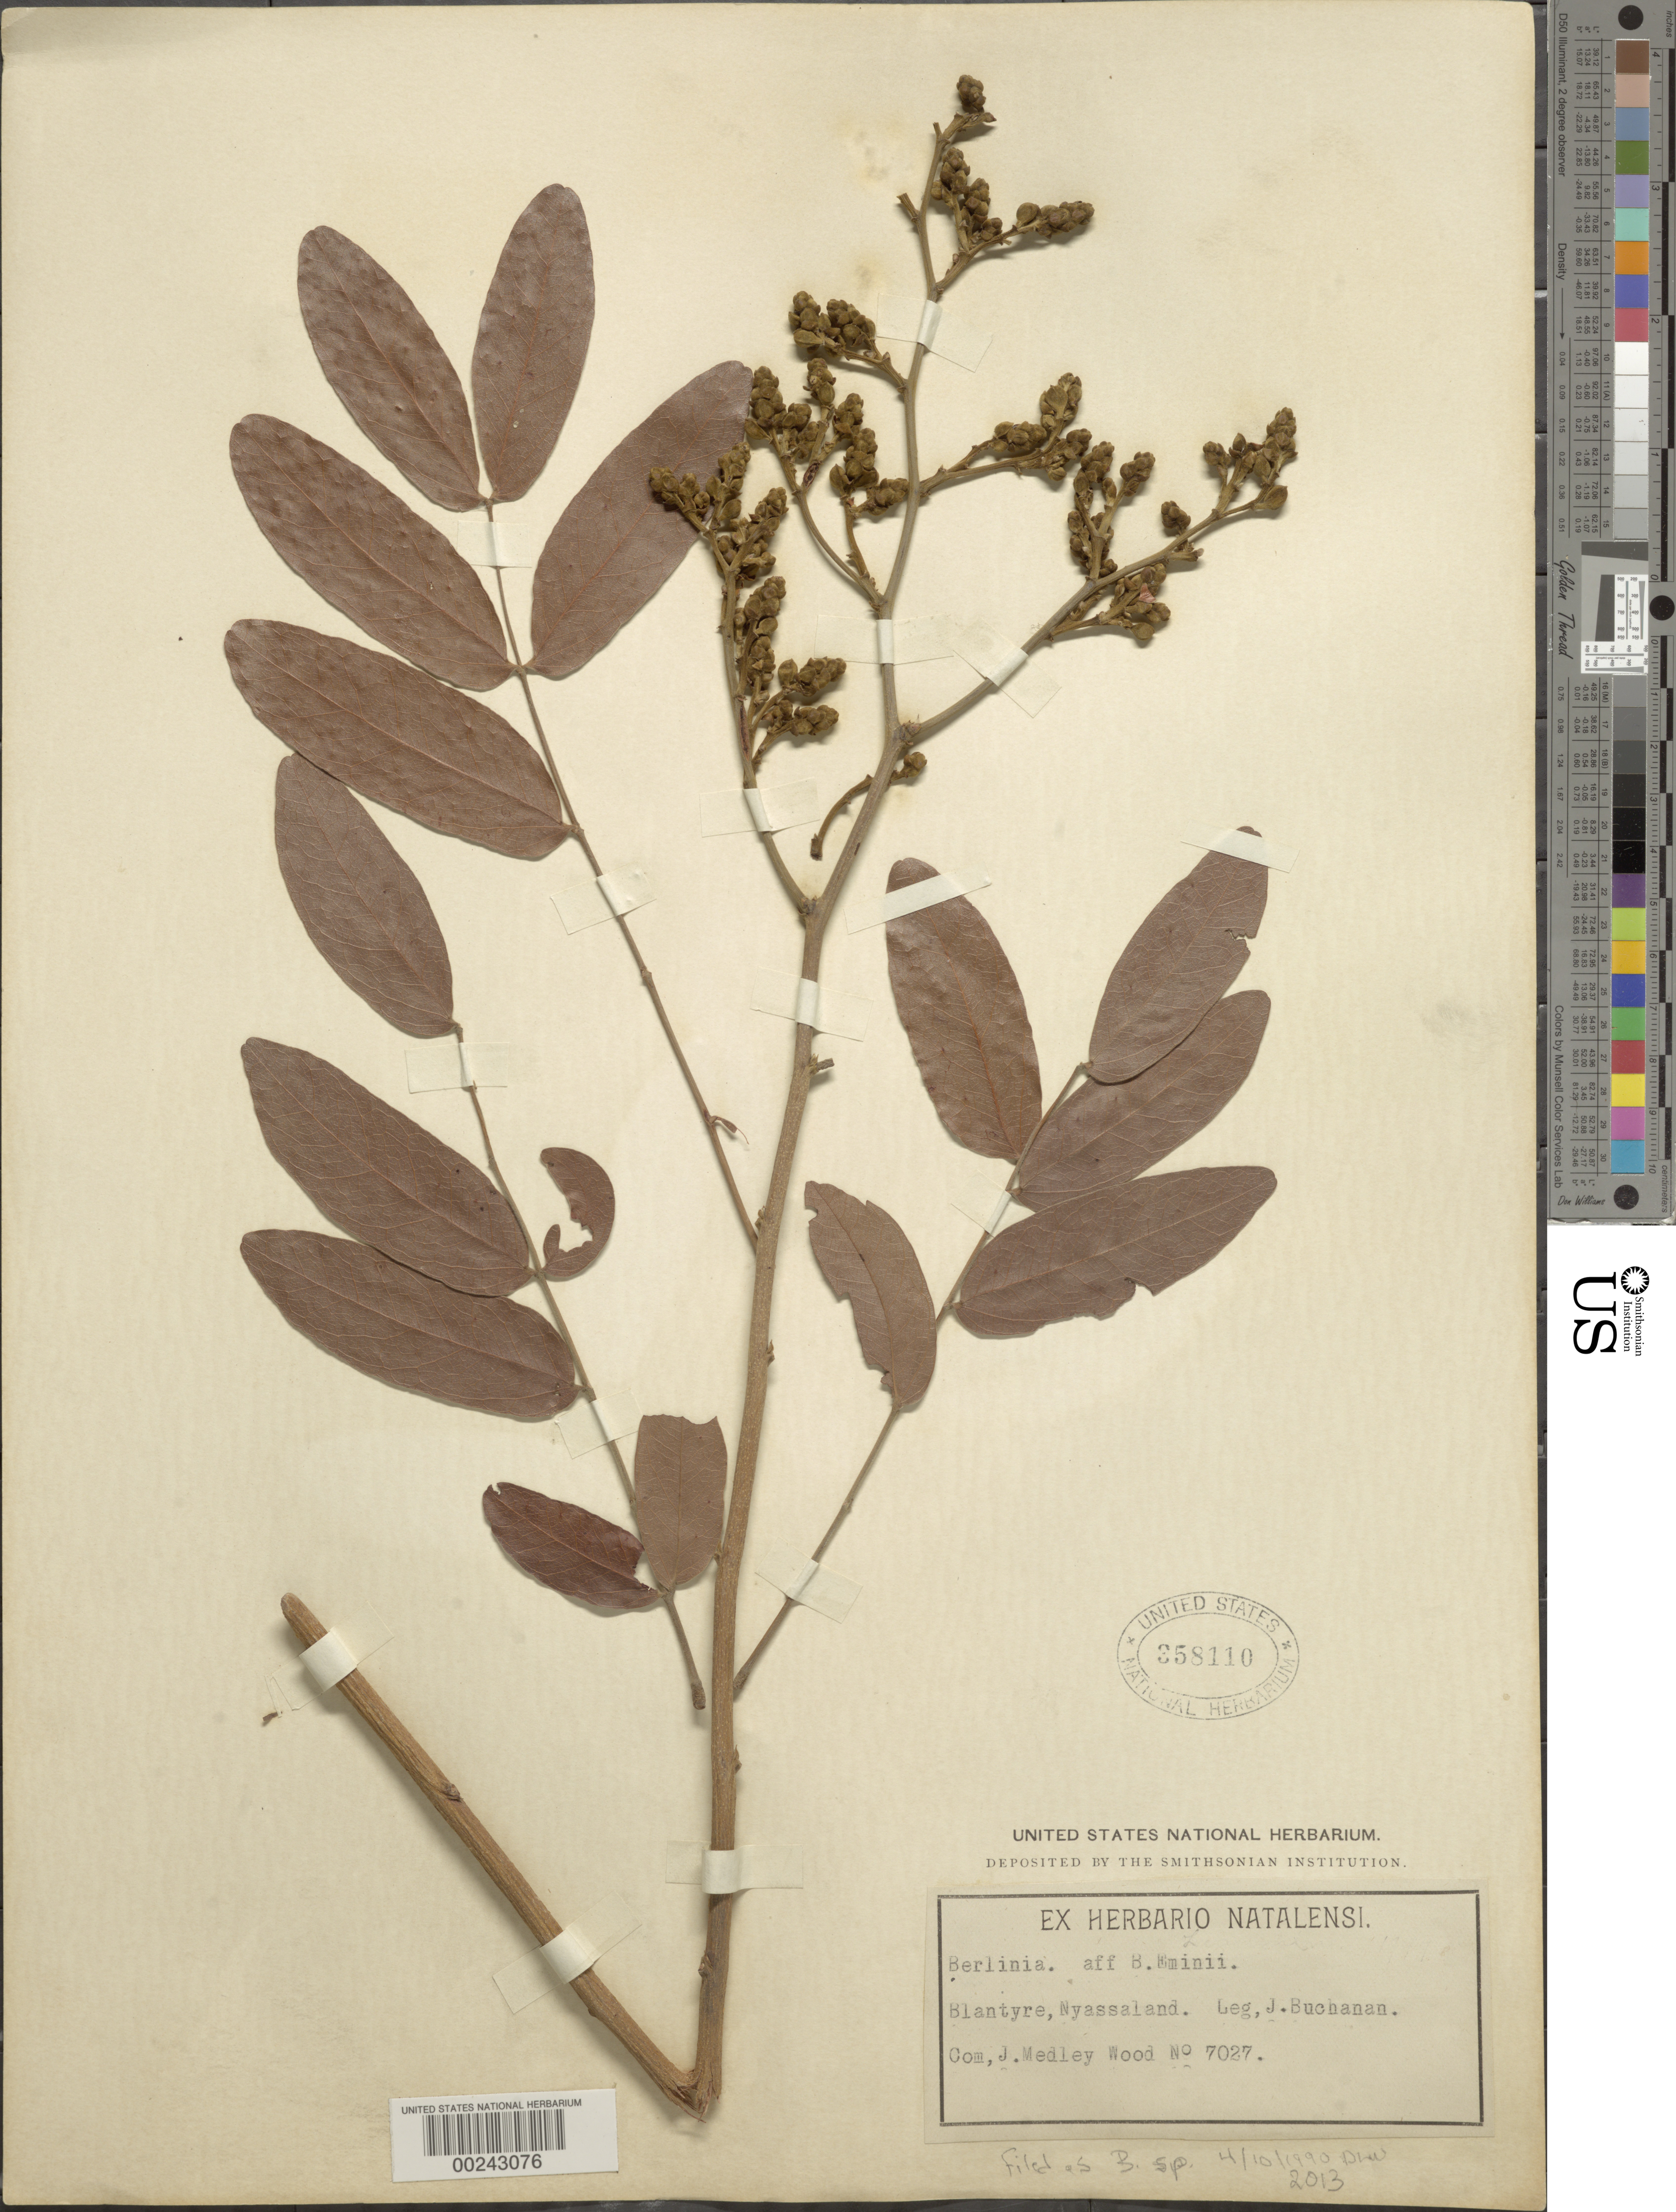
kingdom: Plantae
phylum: Tracheophyta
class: Magnoliopsida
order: Fabales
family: Fabaceae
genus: Berlinia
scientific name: Berlinia sp.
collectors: J. Buchanan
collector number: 7027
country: Malawi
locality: Blantyre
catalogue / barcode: US 358110